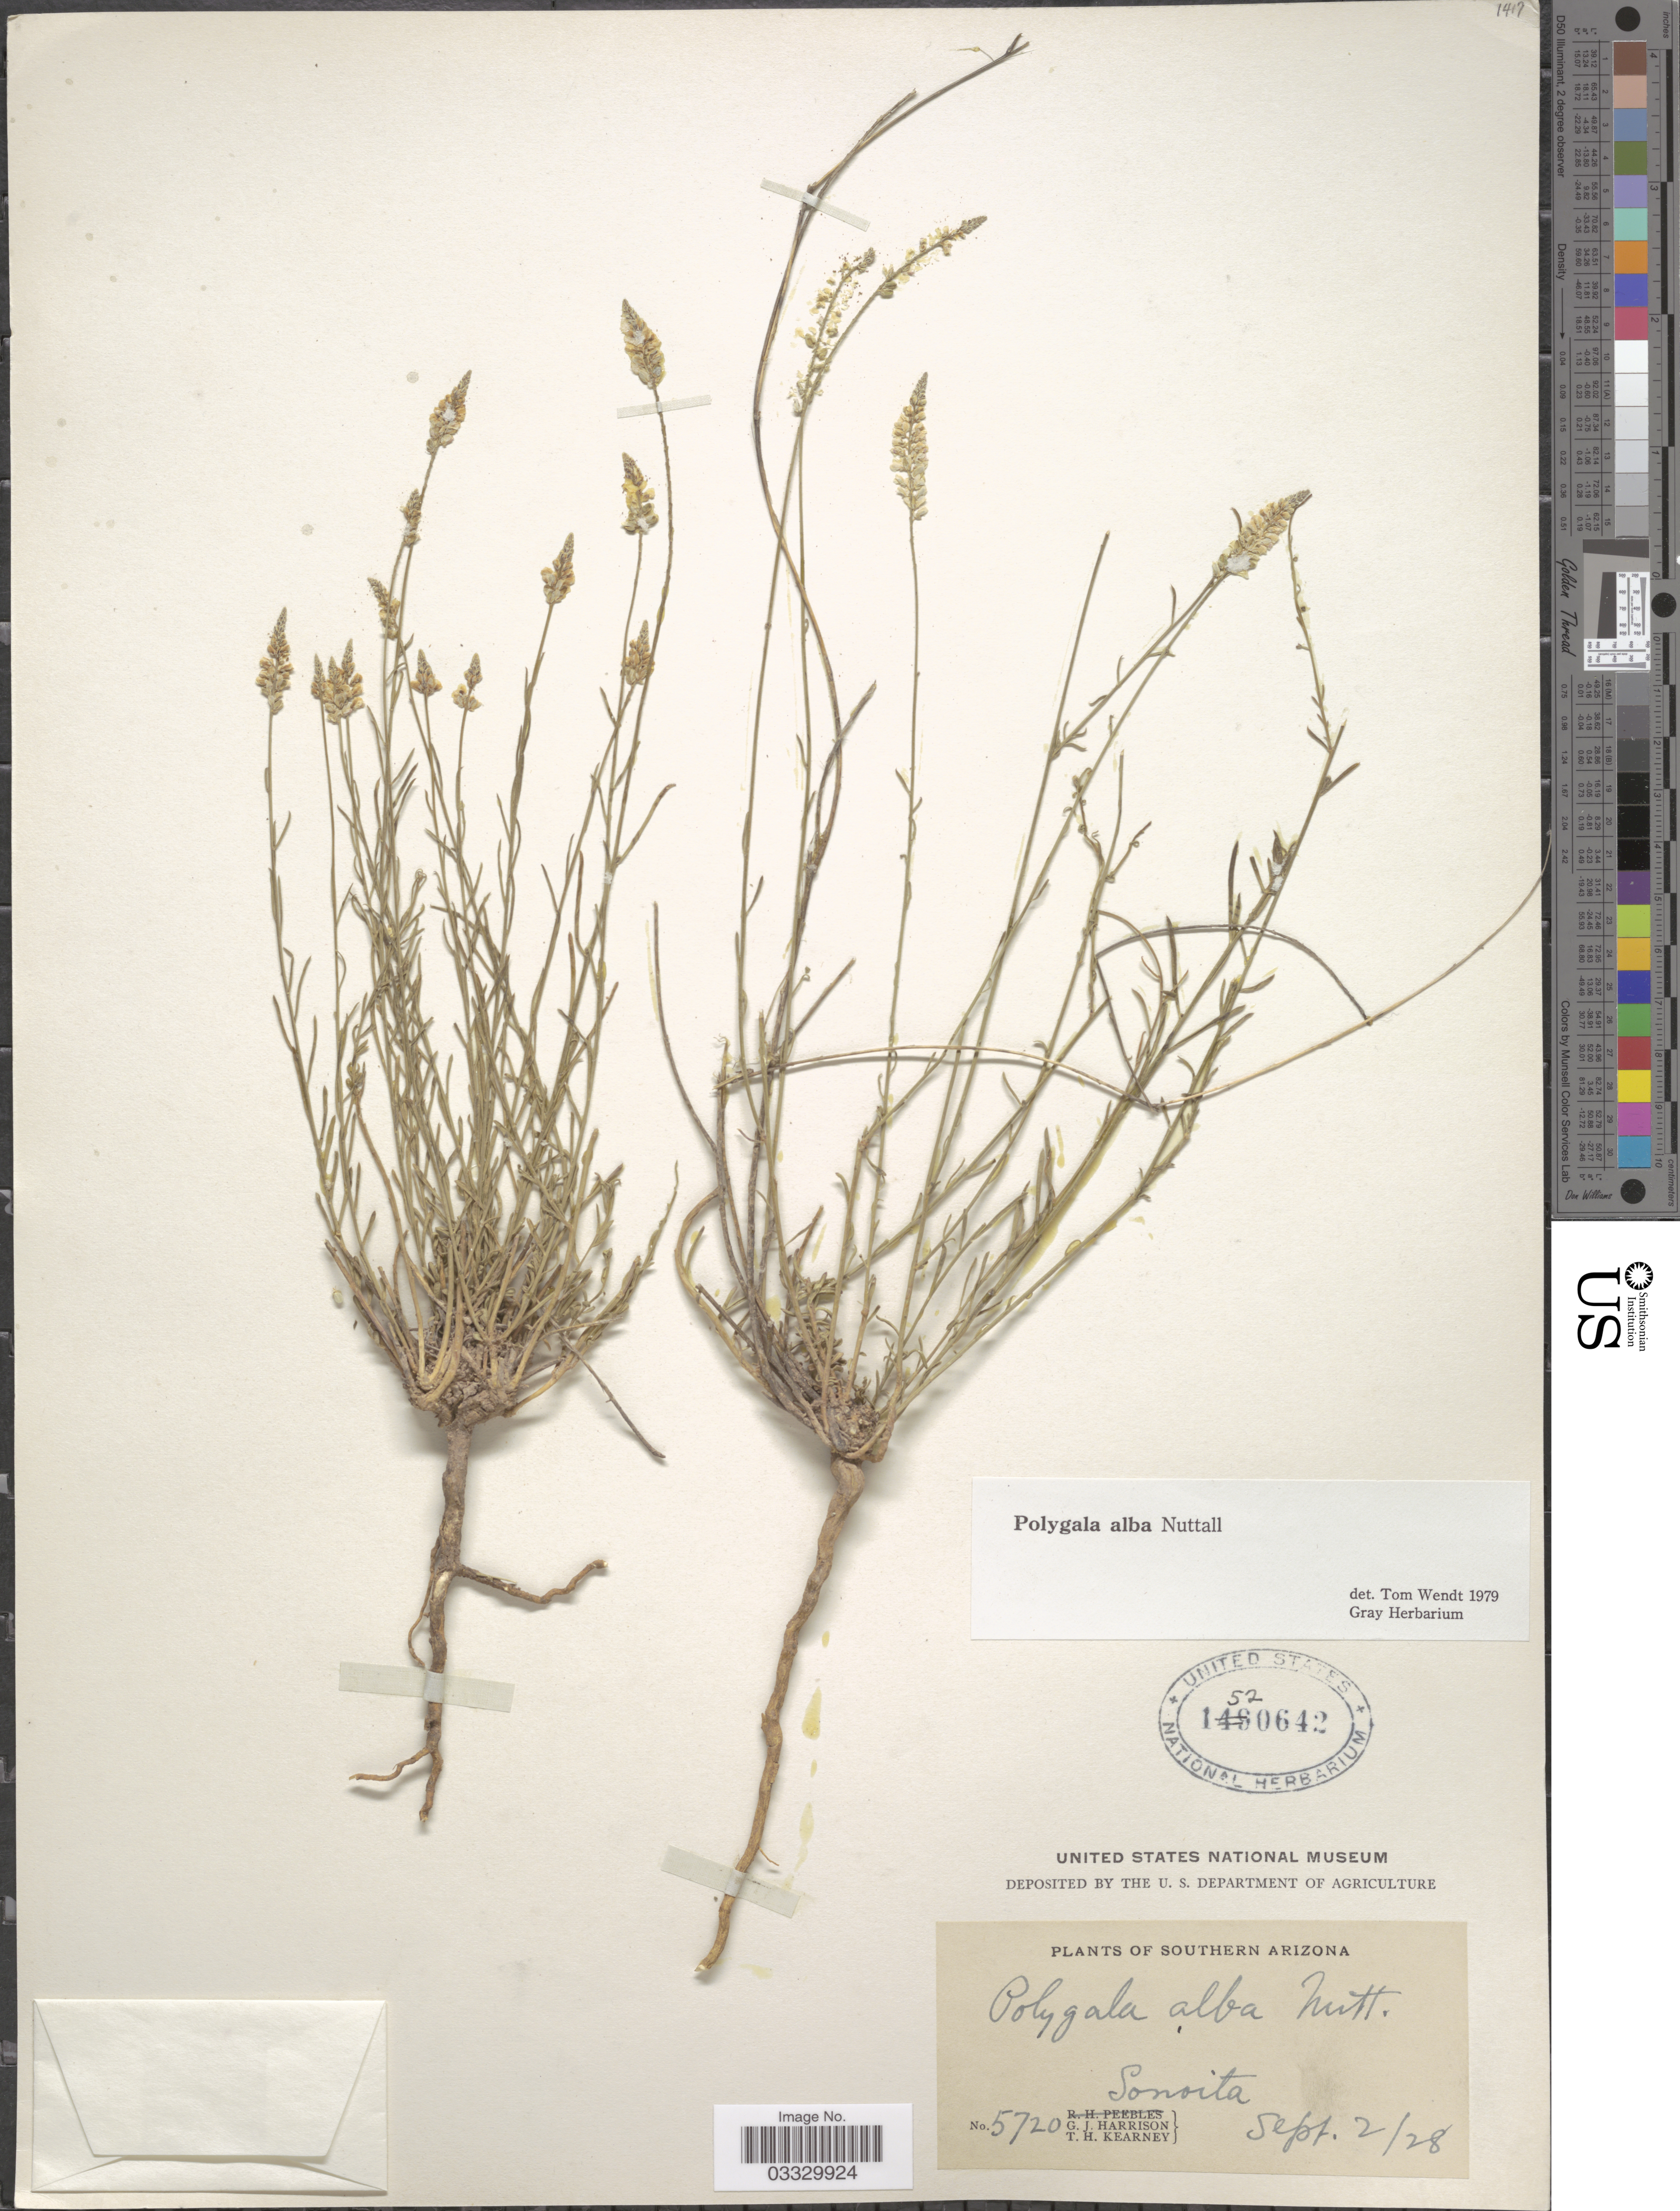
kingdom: Plantae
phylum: Tracheophyta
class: Magnoliopsida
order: Fabales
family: Polygalaceae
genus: Polygala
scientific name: Polygala alba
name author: Nutt.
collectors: G. J. Harrison & T. H. Kearney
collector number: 5720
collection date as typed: Transcribed d/m/y: 2/9/28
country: United States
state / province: Arizona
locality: Southern Arizona. Sonoita.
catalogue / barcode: US 1520642